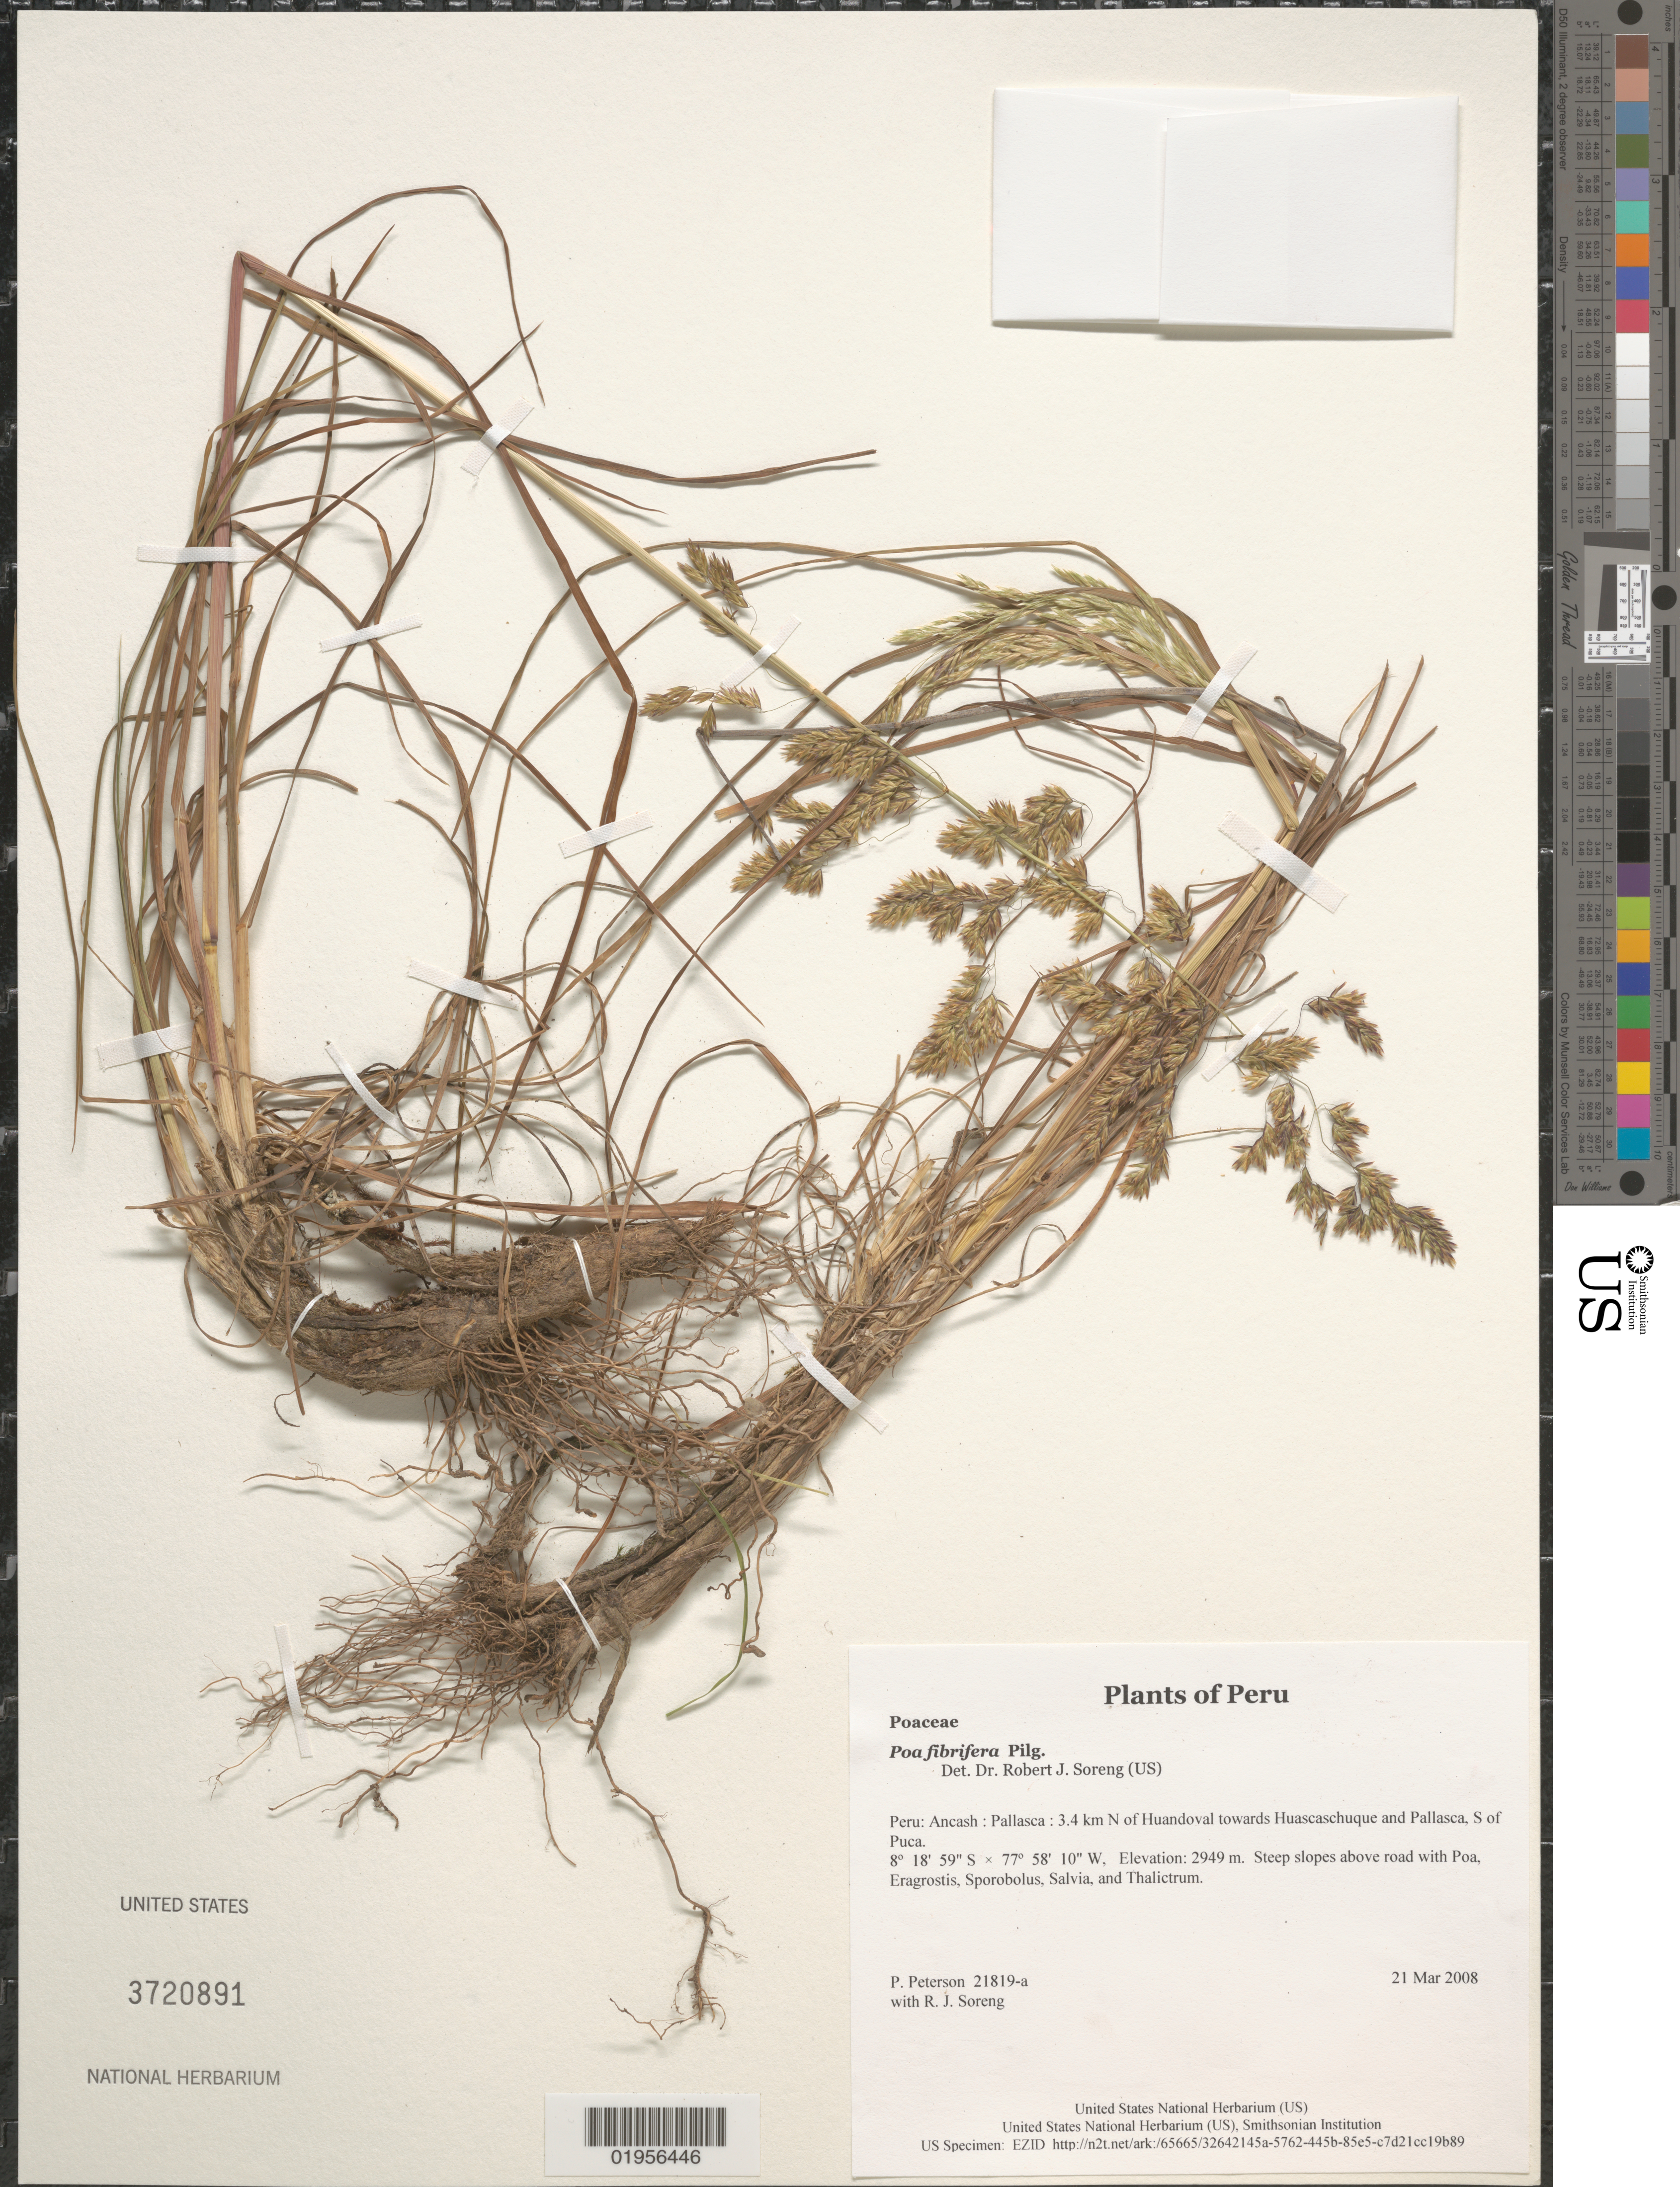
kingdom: Plantae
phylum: Tracheophyta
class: Liliopsida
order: Poales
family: Poaceae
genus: Poa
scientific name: Poa fibrifera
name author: Pilg.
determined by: Soreng, Robert J., Research Associate (BOT), Smithsonian Institution - National Museum of Natural History (UNITED STATES)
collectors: P. M. Peterson & R. J. Soreng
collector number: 21819-a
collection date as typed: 21 Mar 2008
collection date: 2008-03-21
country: Peru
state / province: Ancash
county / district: Pallasca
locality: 3.4 km N of Huandoval towards Huascaschuque and Pallasca, S of Puca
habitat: Steep slopes above road with Poa, Eragrostis, Sporobolus, Salvia, and Thalictrum.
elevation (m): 2949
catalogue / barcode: US 3720891